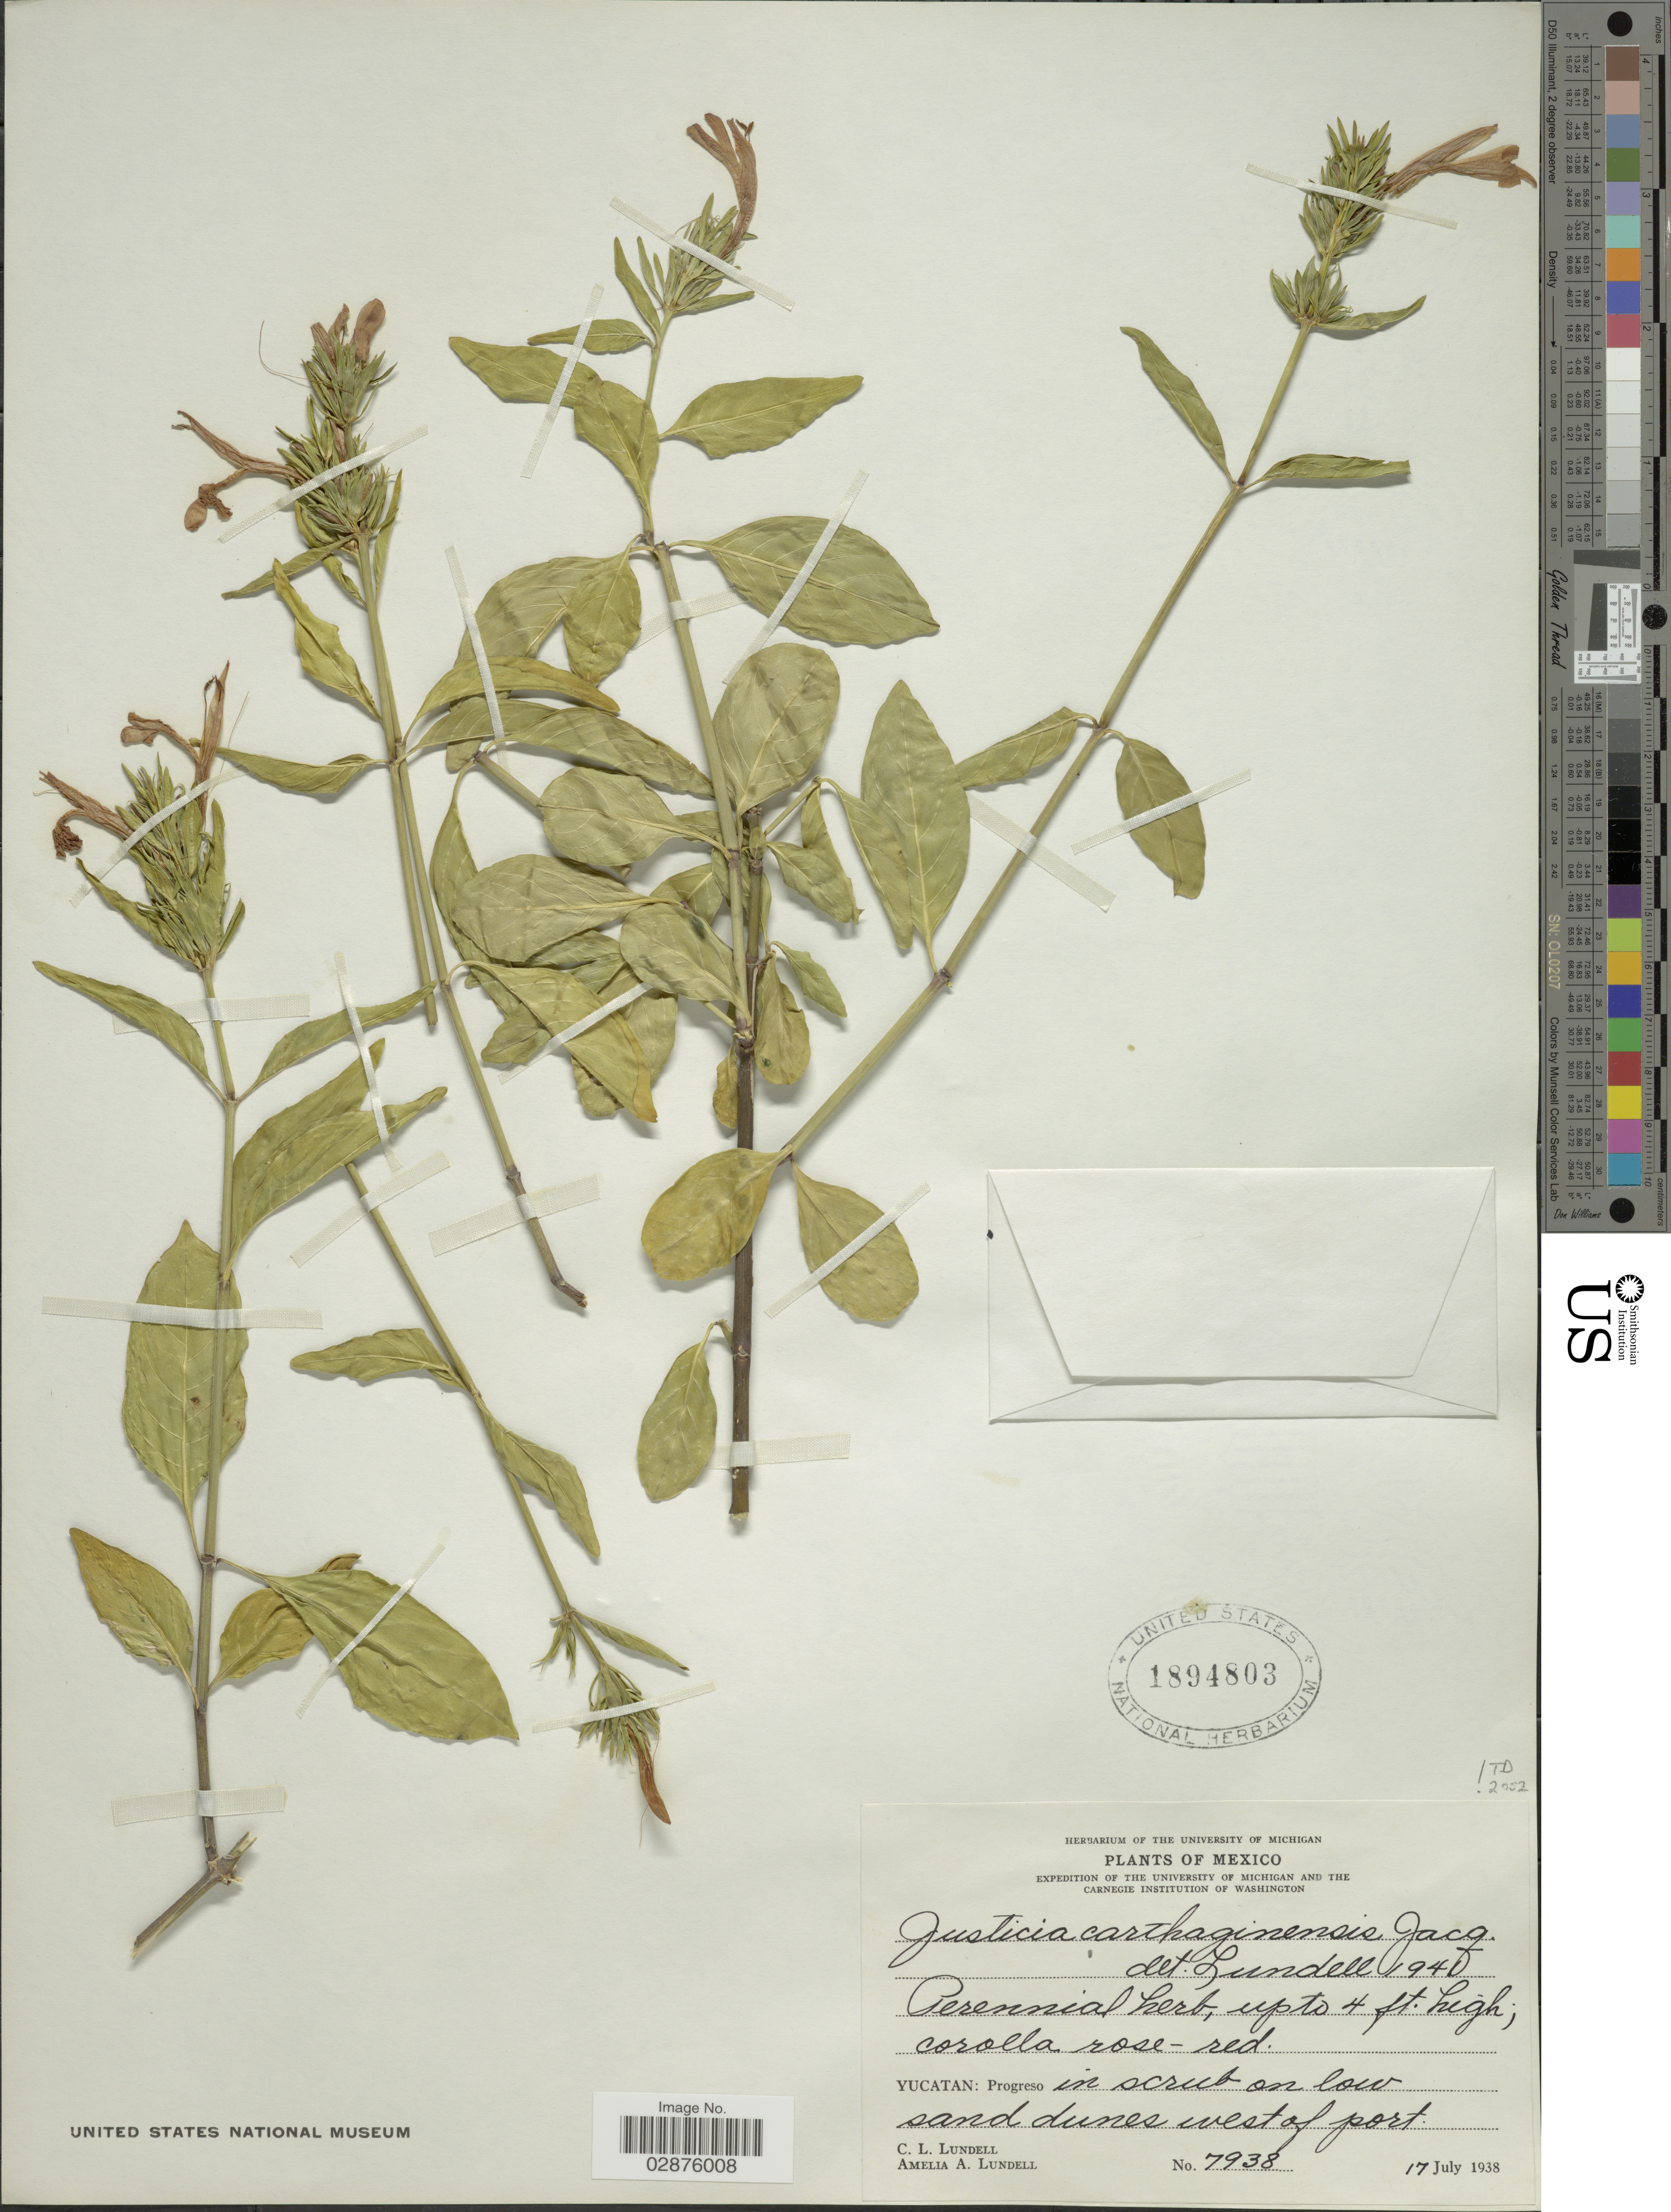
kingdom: Plantae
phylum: Tracheophyta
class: Magnoliopsida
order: Lamiales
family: Acanthaceae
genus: Justicia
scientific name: Justicia carthaginensis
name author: Jacq.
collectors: C. L. Lundell & A. A. Lundell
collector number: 7938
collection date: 1938-07-17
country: Mexico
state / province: Yucatán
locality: Progreso in scrub on low sand dunes west of port.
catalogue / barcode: US 1894803